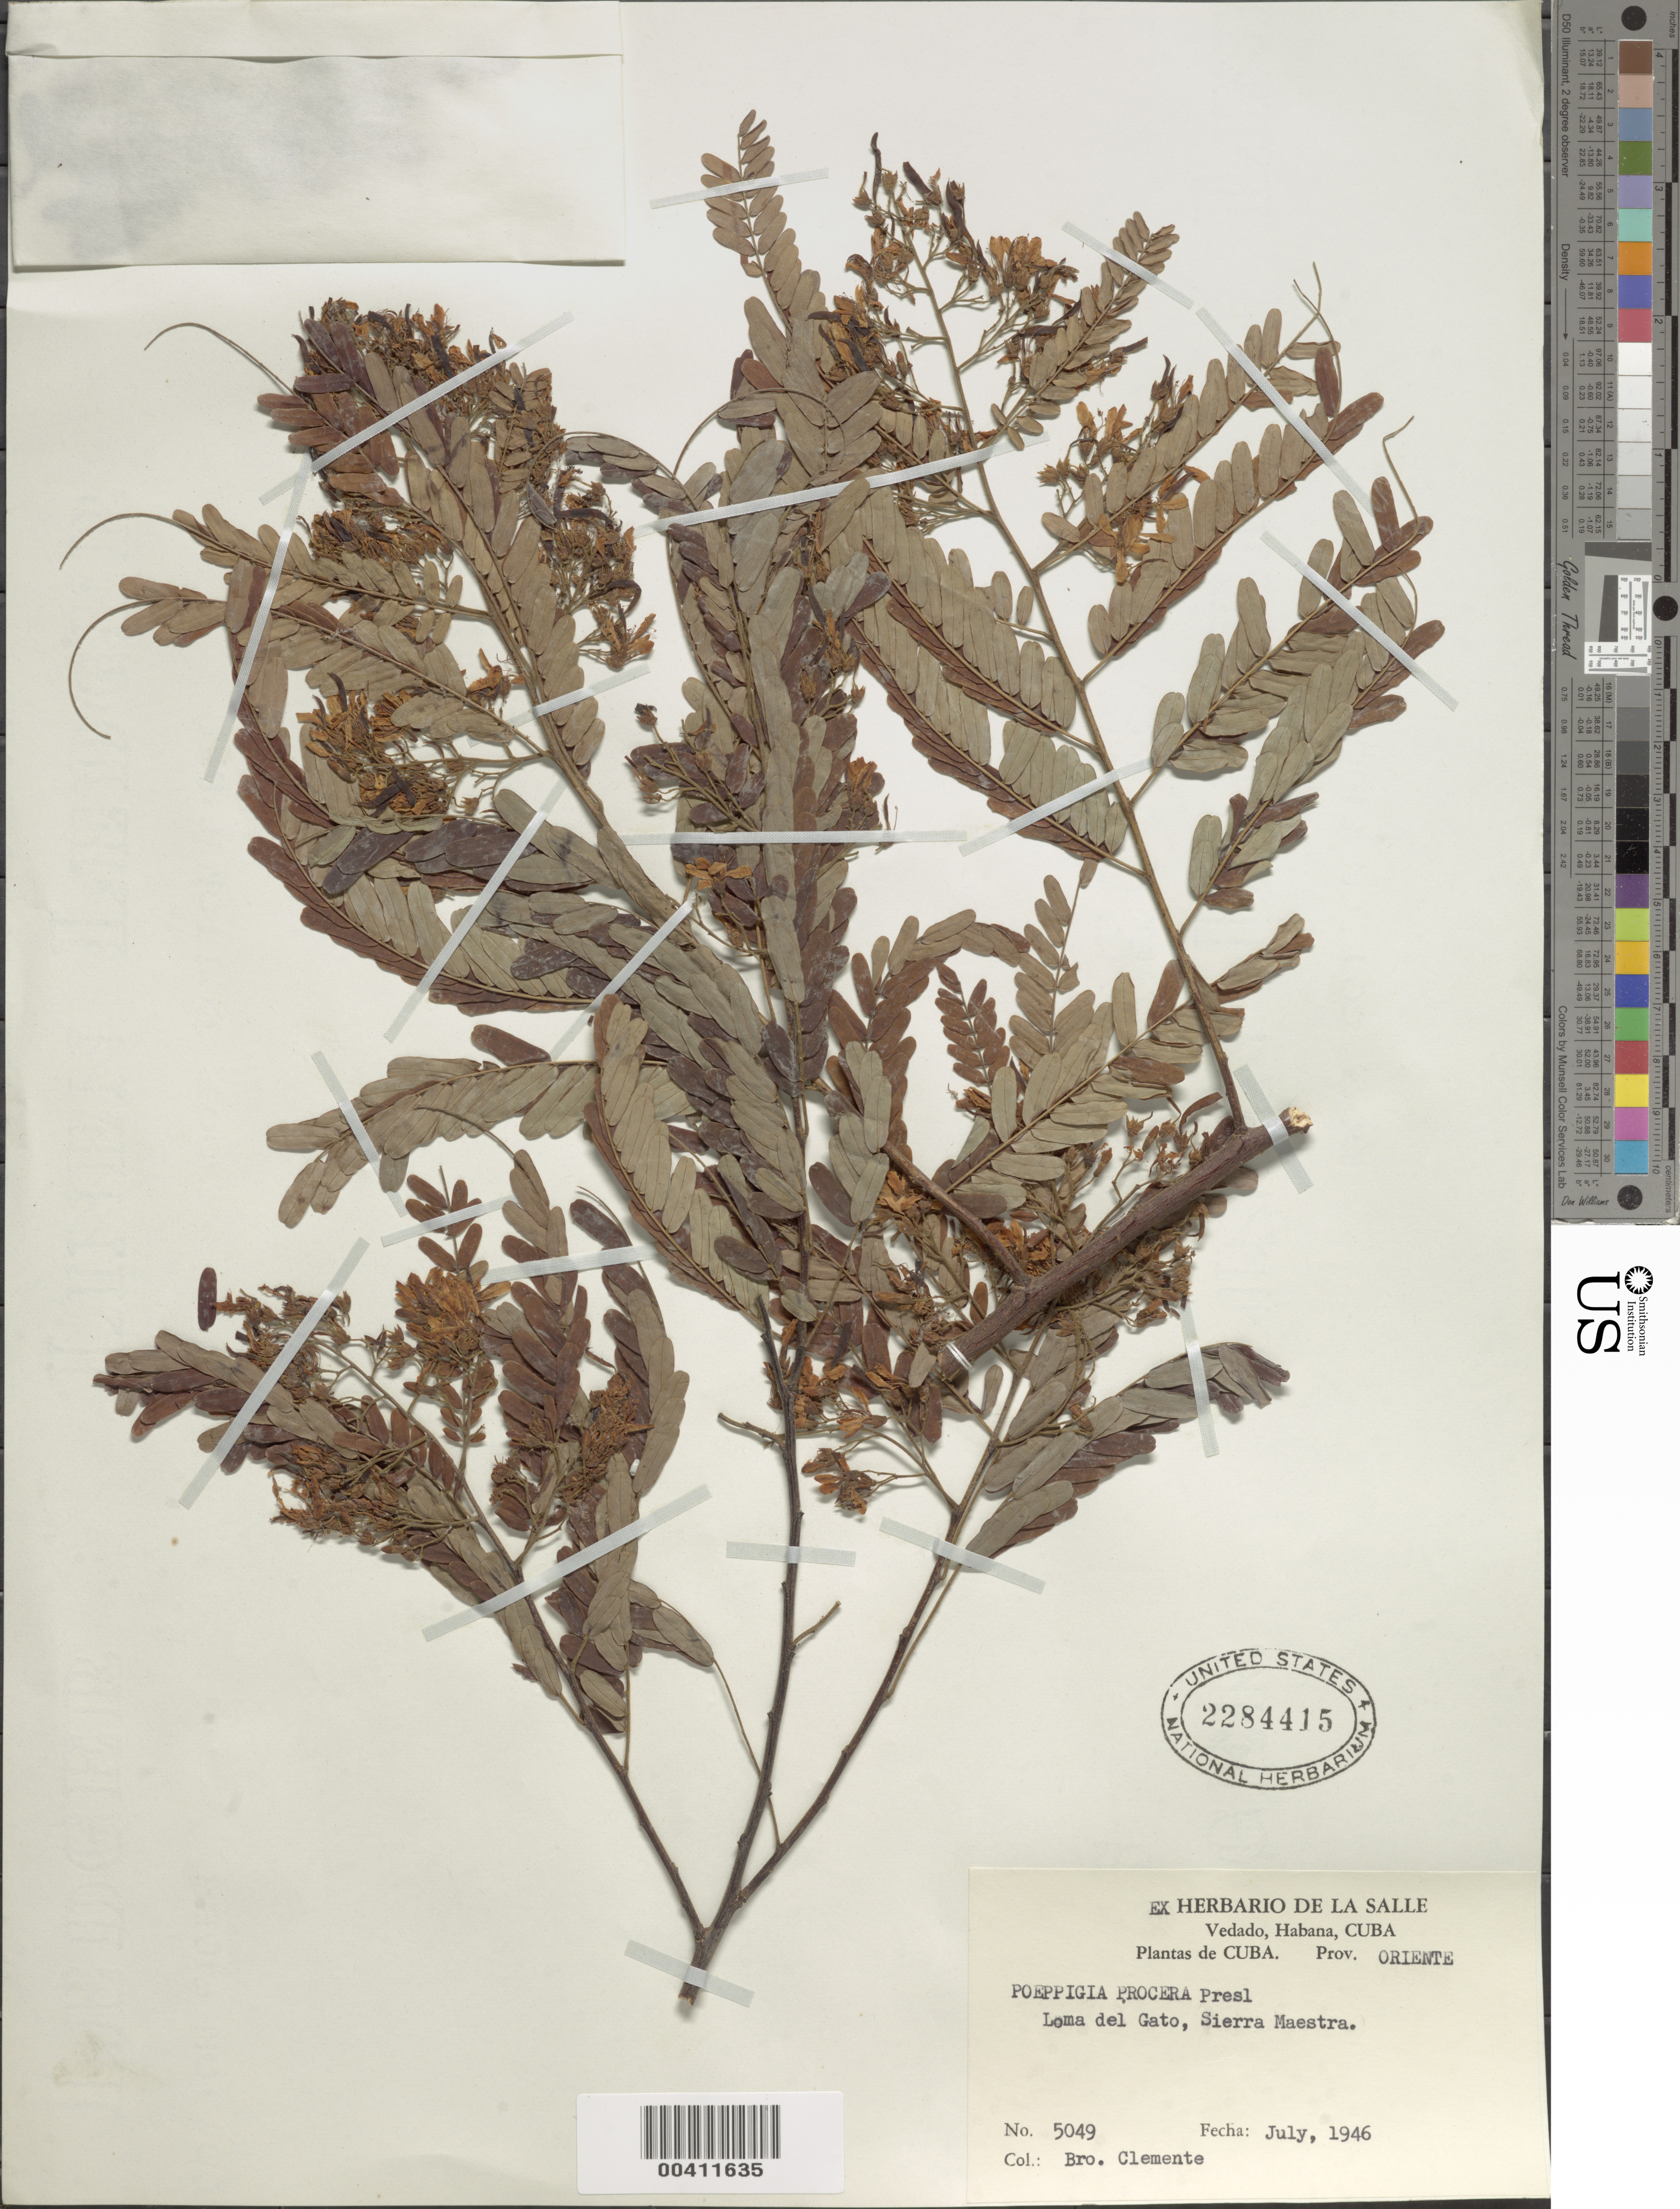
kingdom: Plantae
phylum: Tracheophyta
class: Magnoliopsida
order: Fabales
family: Fabaceae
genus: Poeppigia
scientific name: Poeppigia procera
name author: C. Presl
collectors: Bro. Clemente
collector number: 5049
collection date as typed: Jul 1946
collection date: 1946-07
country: Cuba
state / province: Oriente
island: Greater Antilles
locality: Loma del gato, sierra maestra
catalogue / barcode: US 2284415